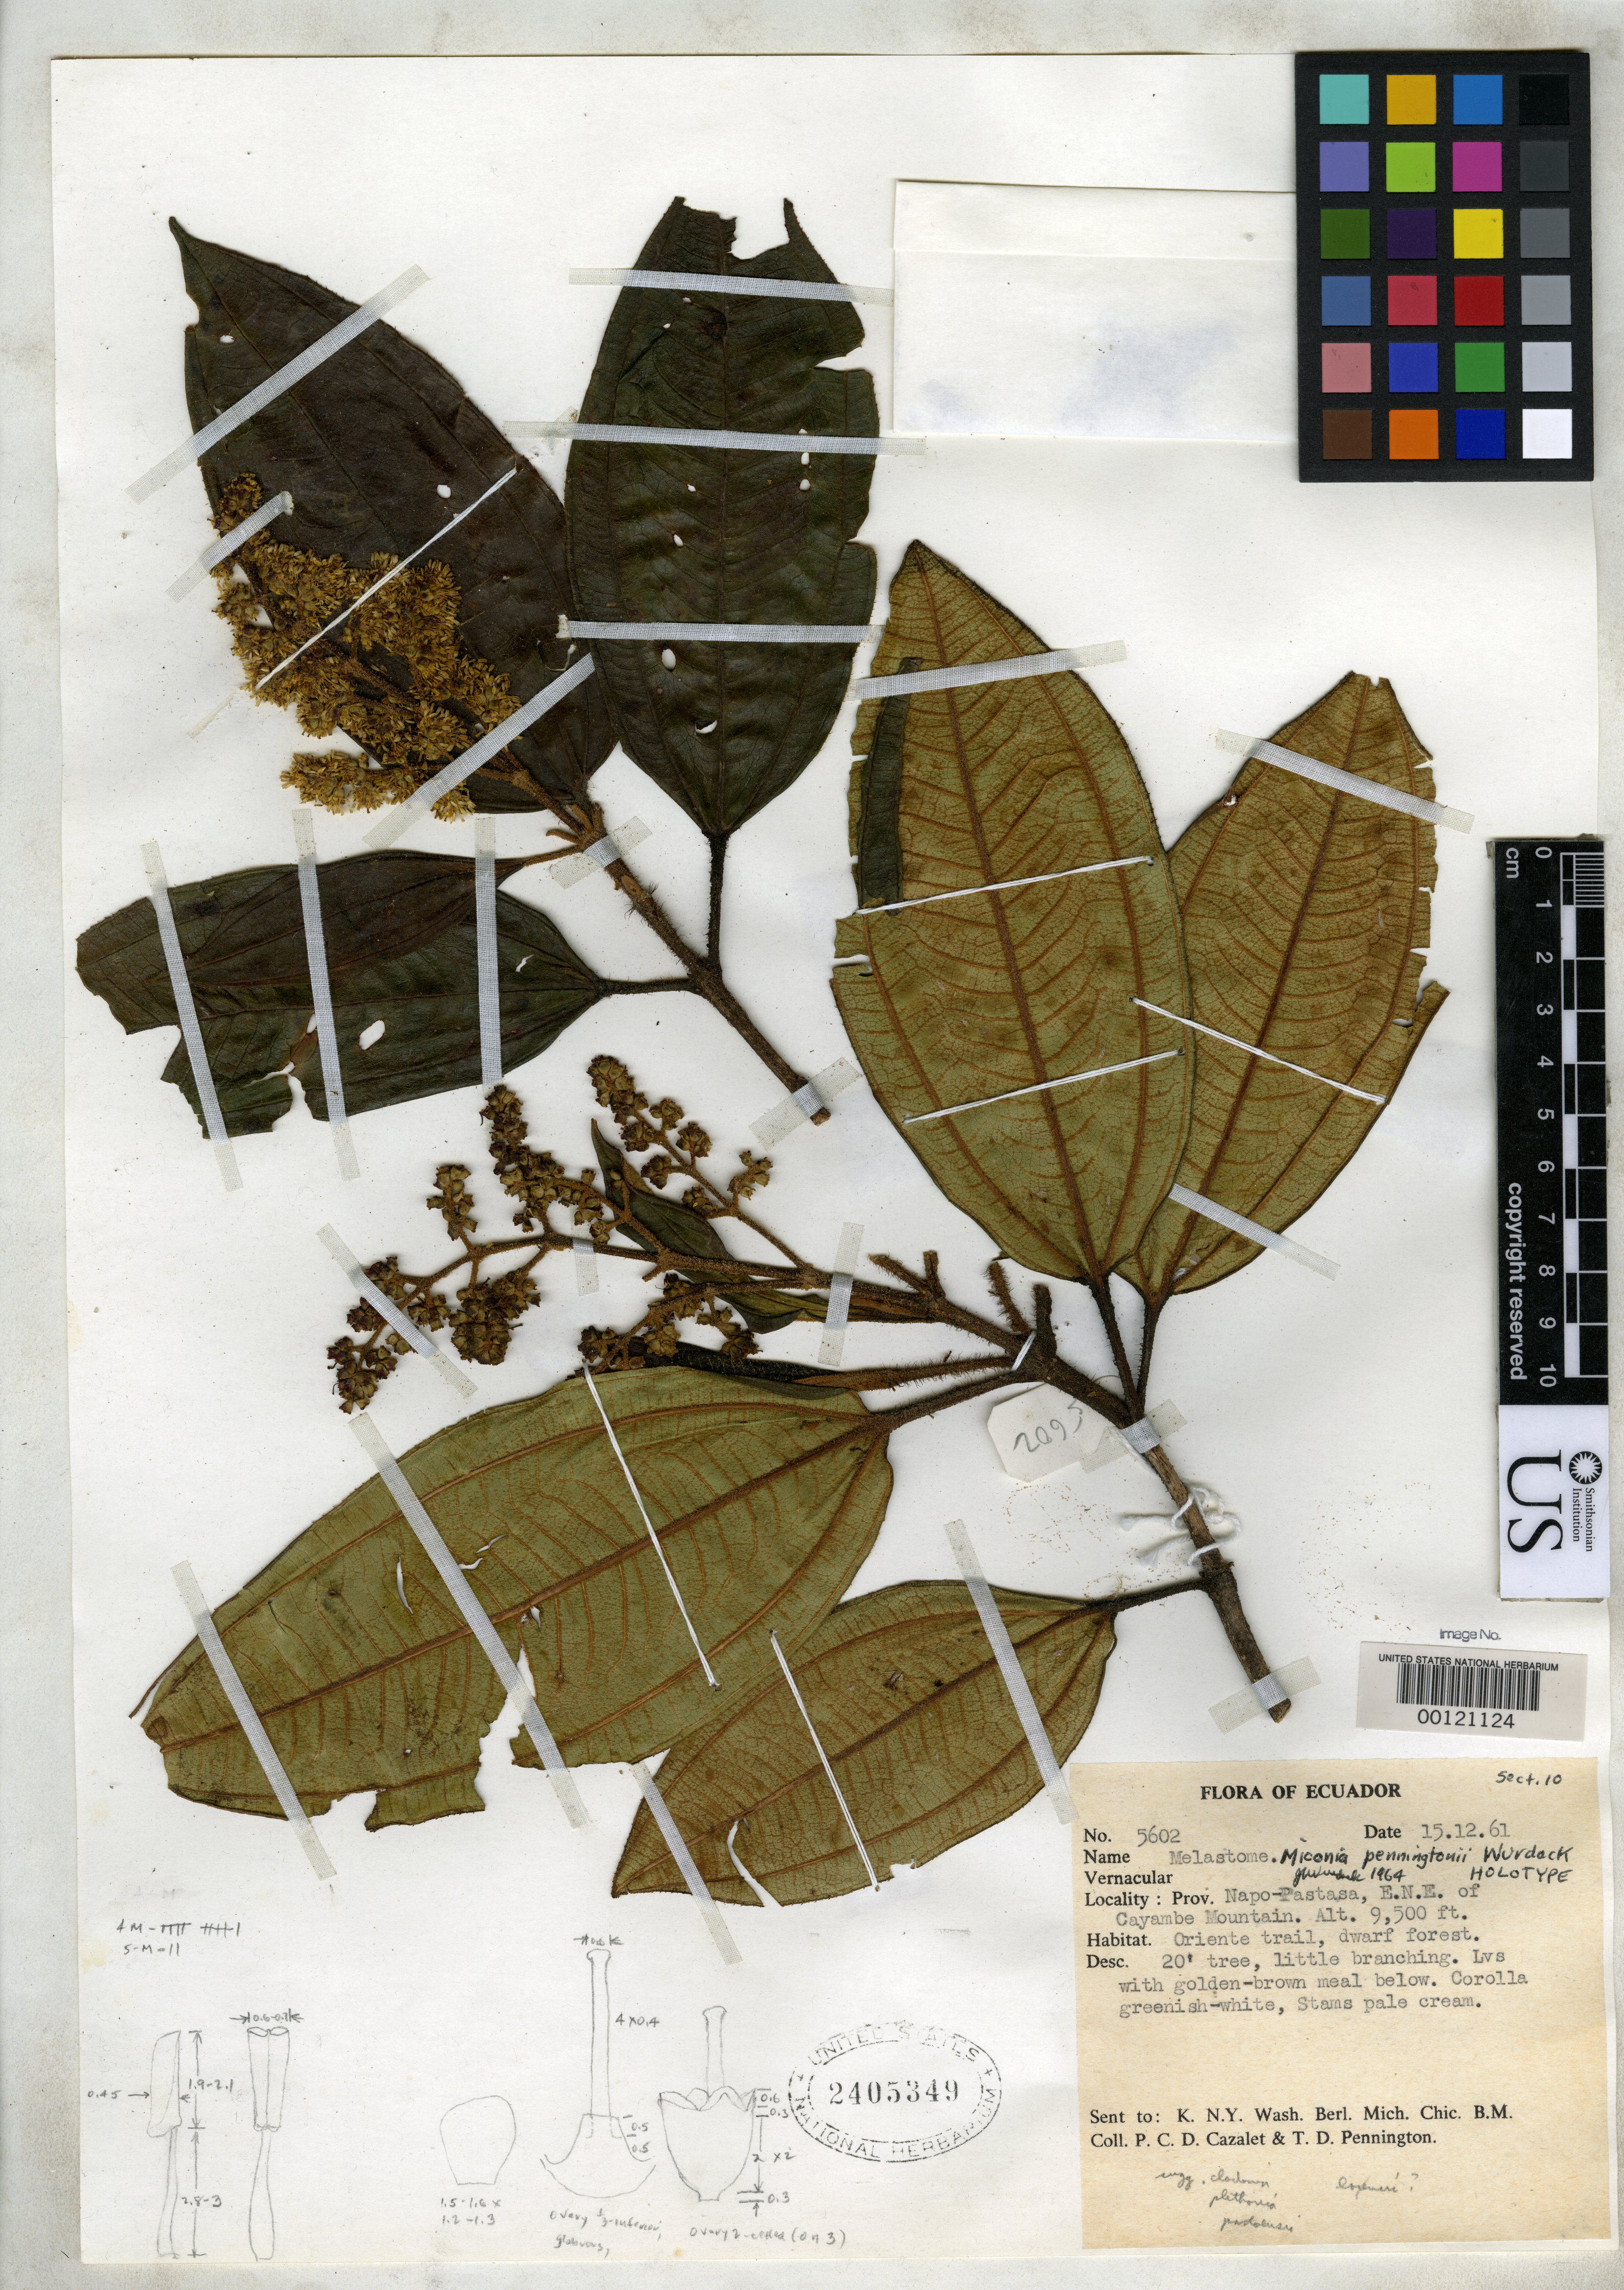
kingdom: Plantae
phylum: Tracheophyta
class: Magnoliopsida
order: Myrtales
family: Melastomataceae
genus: Miconia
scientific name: Miconia penningtonii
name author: Wurdack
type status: Holotype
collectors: P. C. D. Cazalet & T. D. Pennington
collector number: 5602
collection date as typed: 15 Dec 1961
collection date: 1961-12-15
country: Ecuador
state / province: Napo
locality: East-NE of Cayambe Mt.; alt. 9500 ft.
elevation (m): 2896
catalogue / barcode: US 2405349